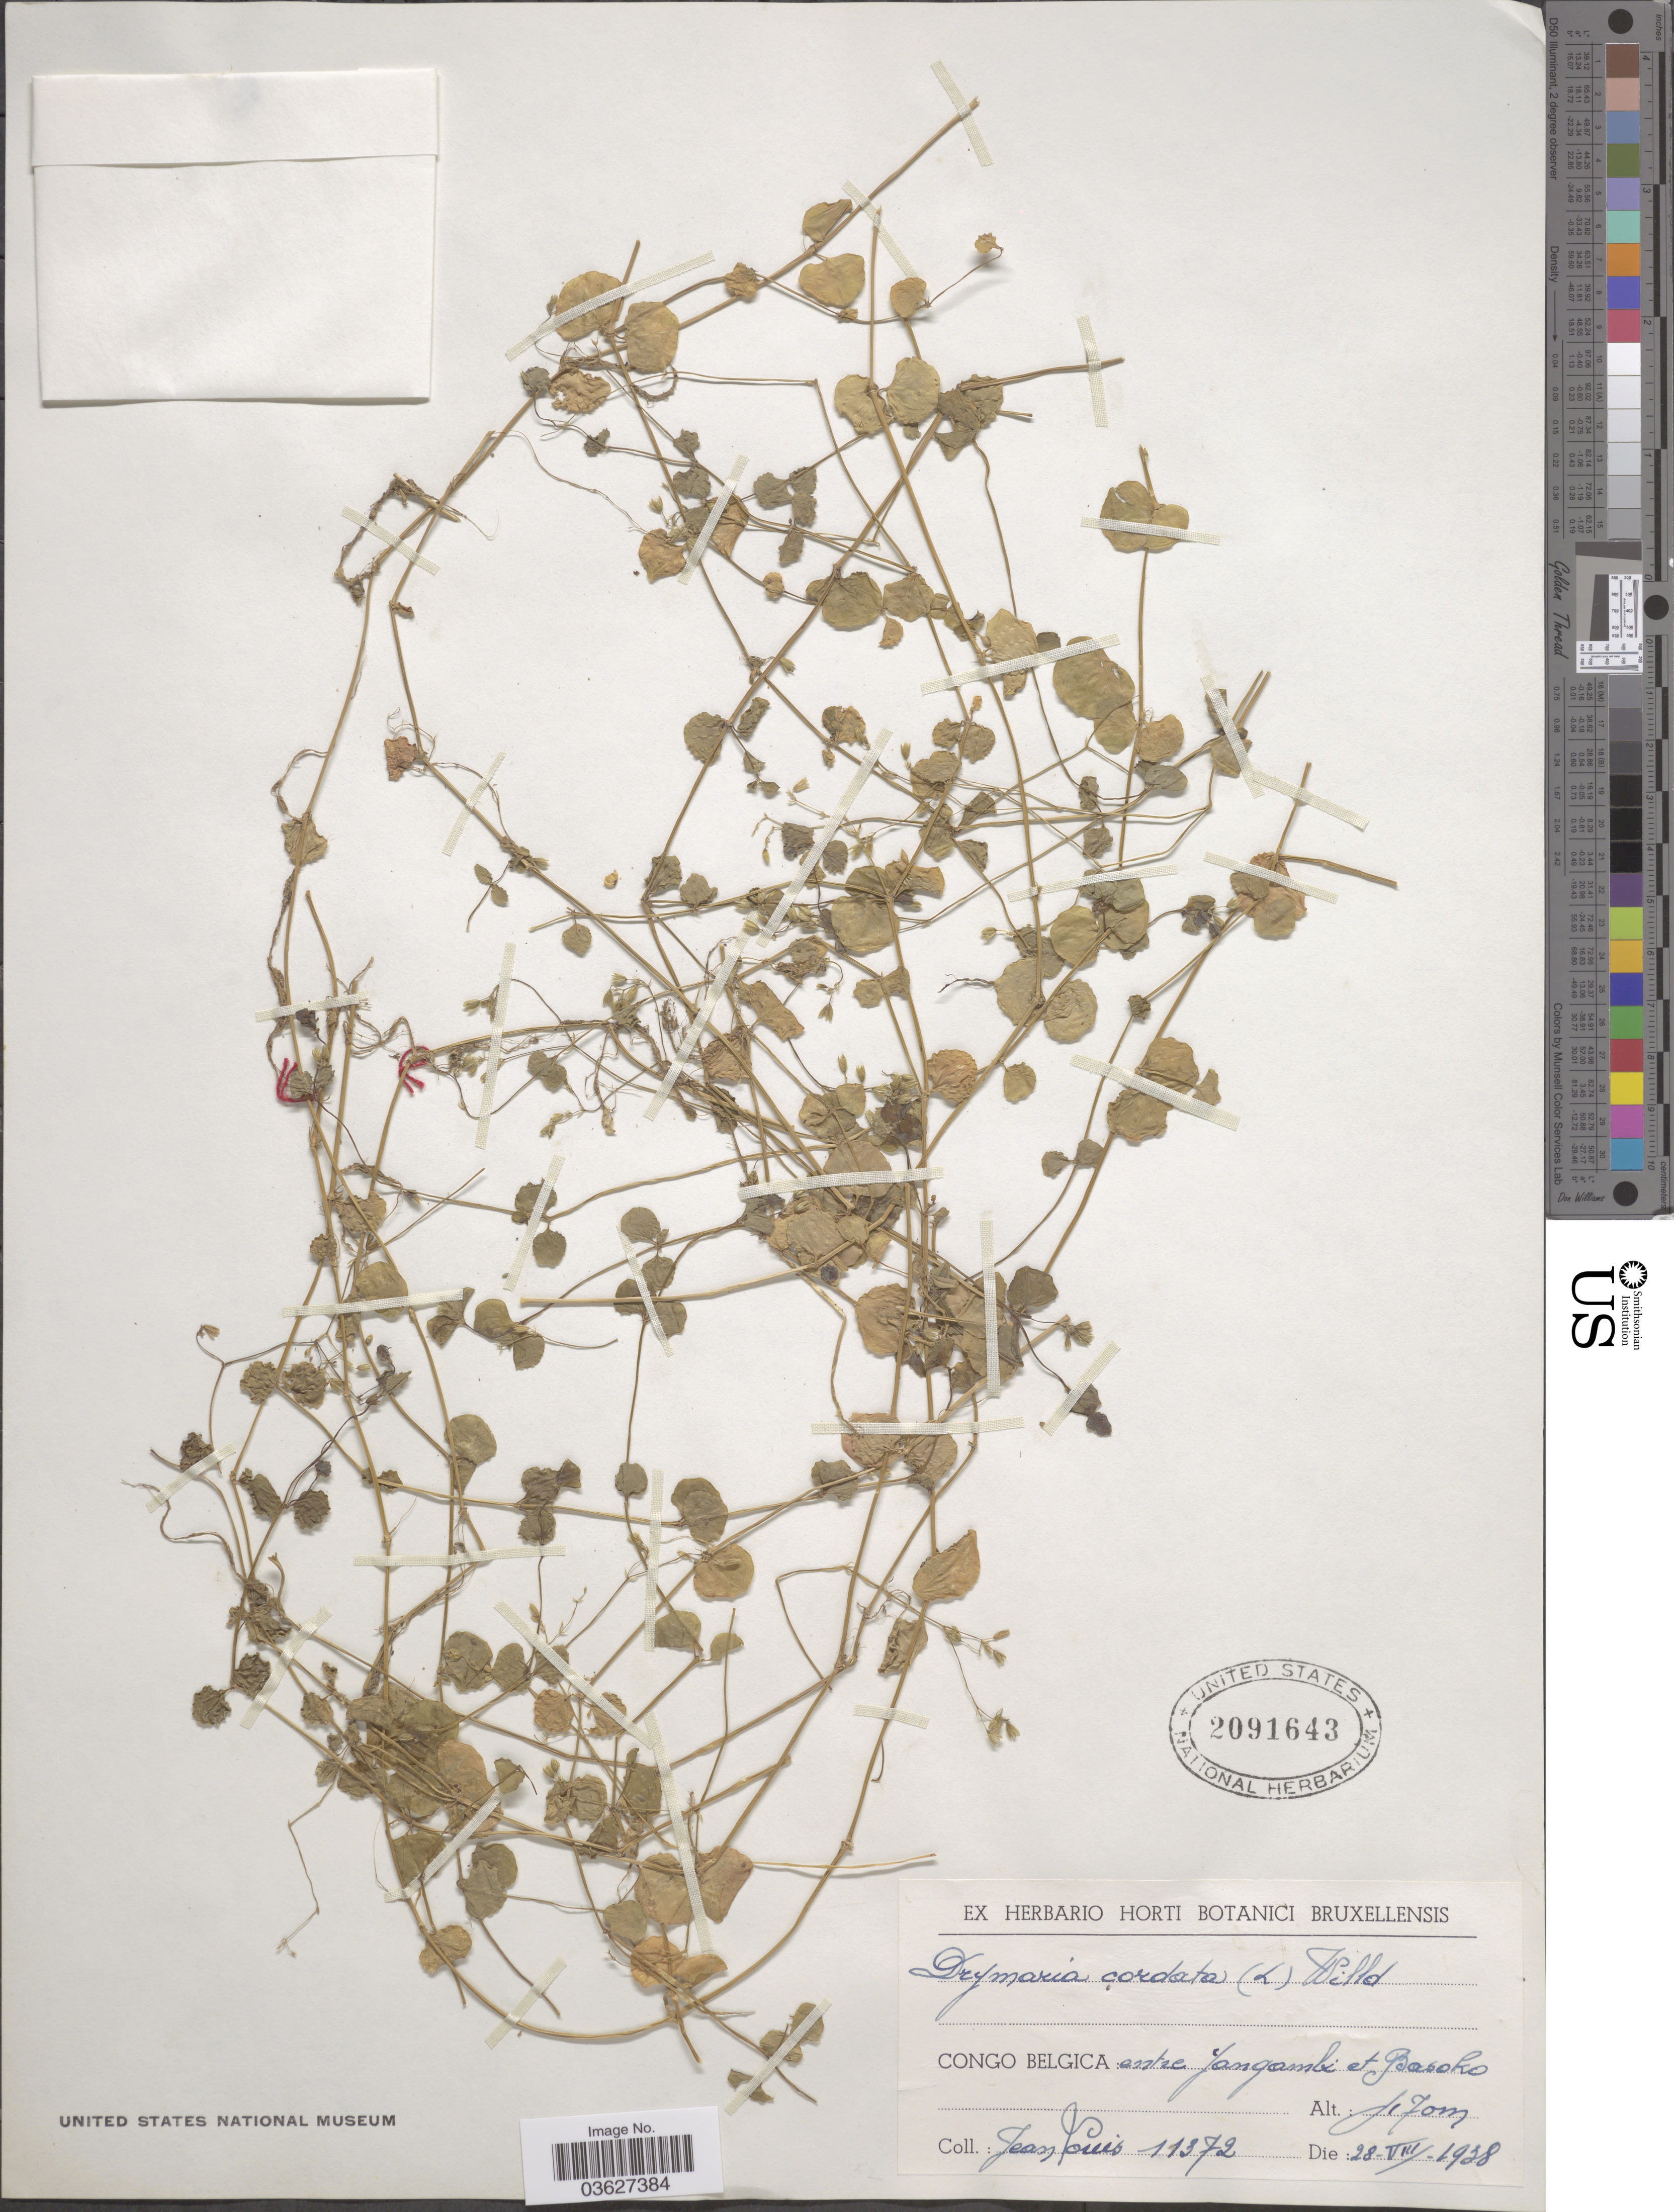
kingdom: Plantae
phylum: Tracheophyta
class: Magnoliopsida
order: Caryophyllales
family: Caryophyllaceae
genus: Drymaria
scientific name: Drymaria cordata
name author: (L.) Willd. ex Schult.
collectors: J. Louis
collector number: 11372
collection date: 1928-08-28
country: Congo, Democratic Republic of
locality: Congo Belgica: entre Yangambi et Basoko.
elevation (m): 4170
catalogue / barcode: US 2091643